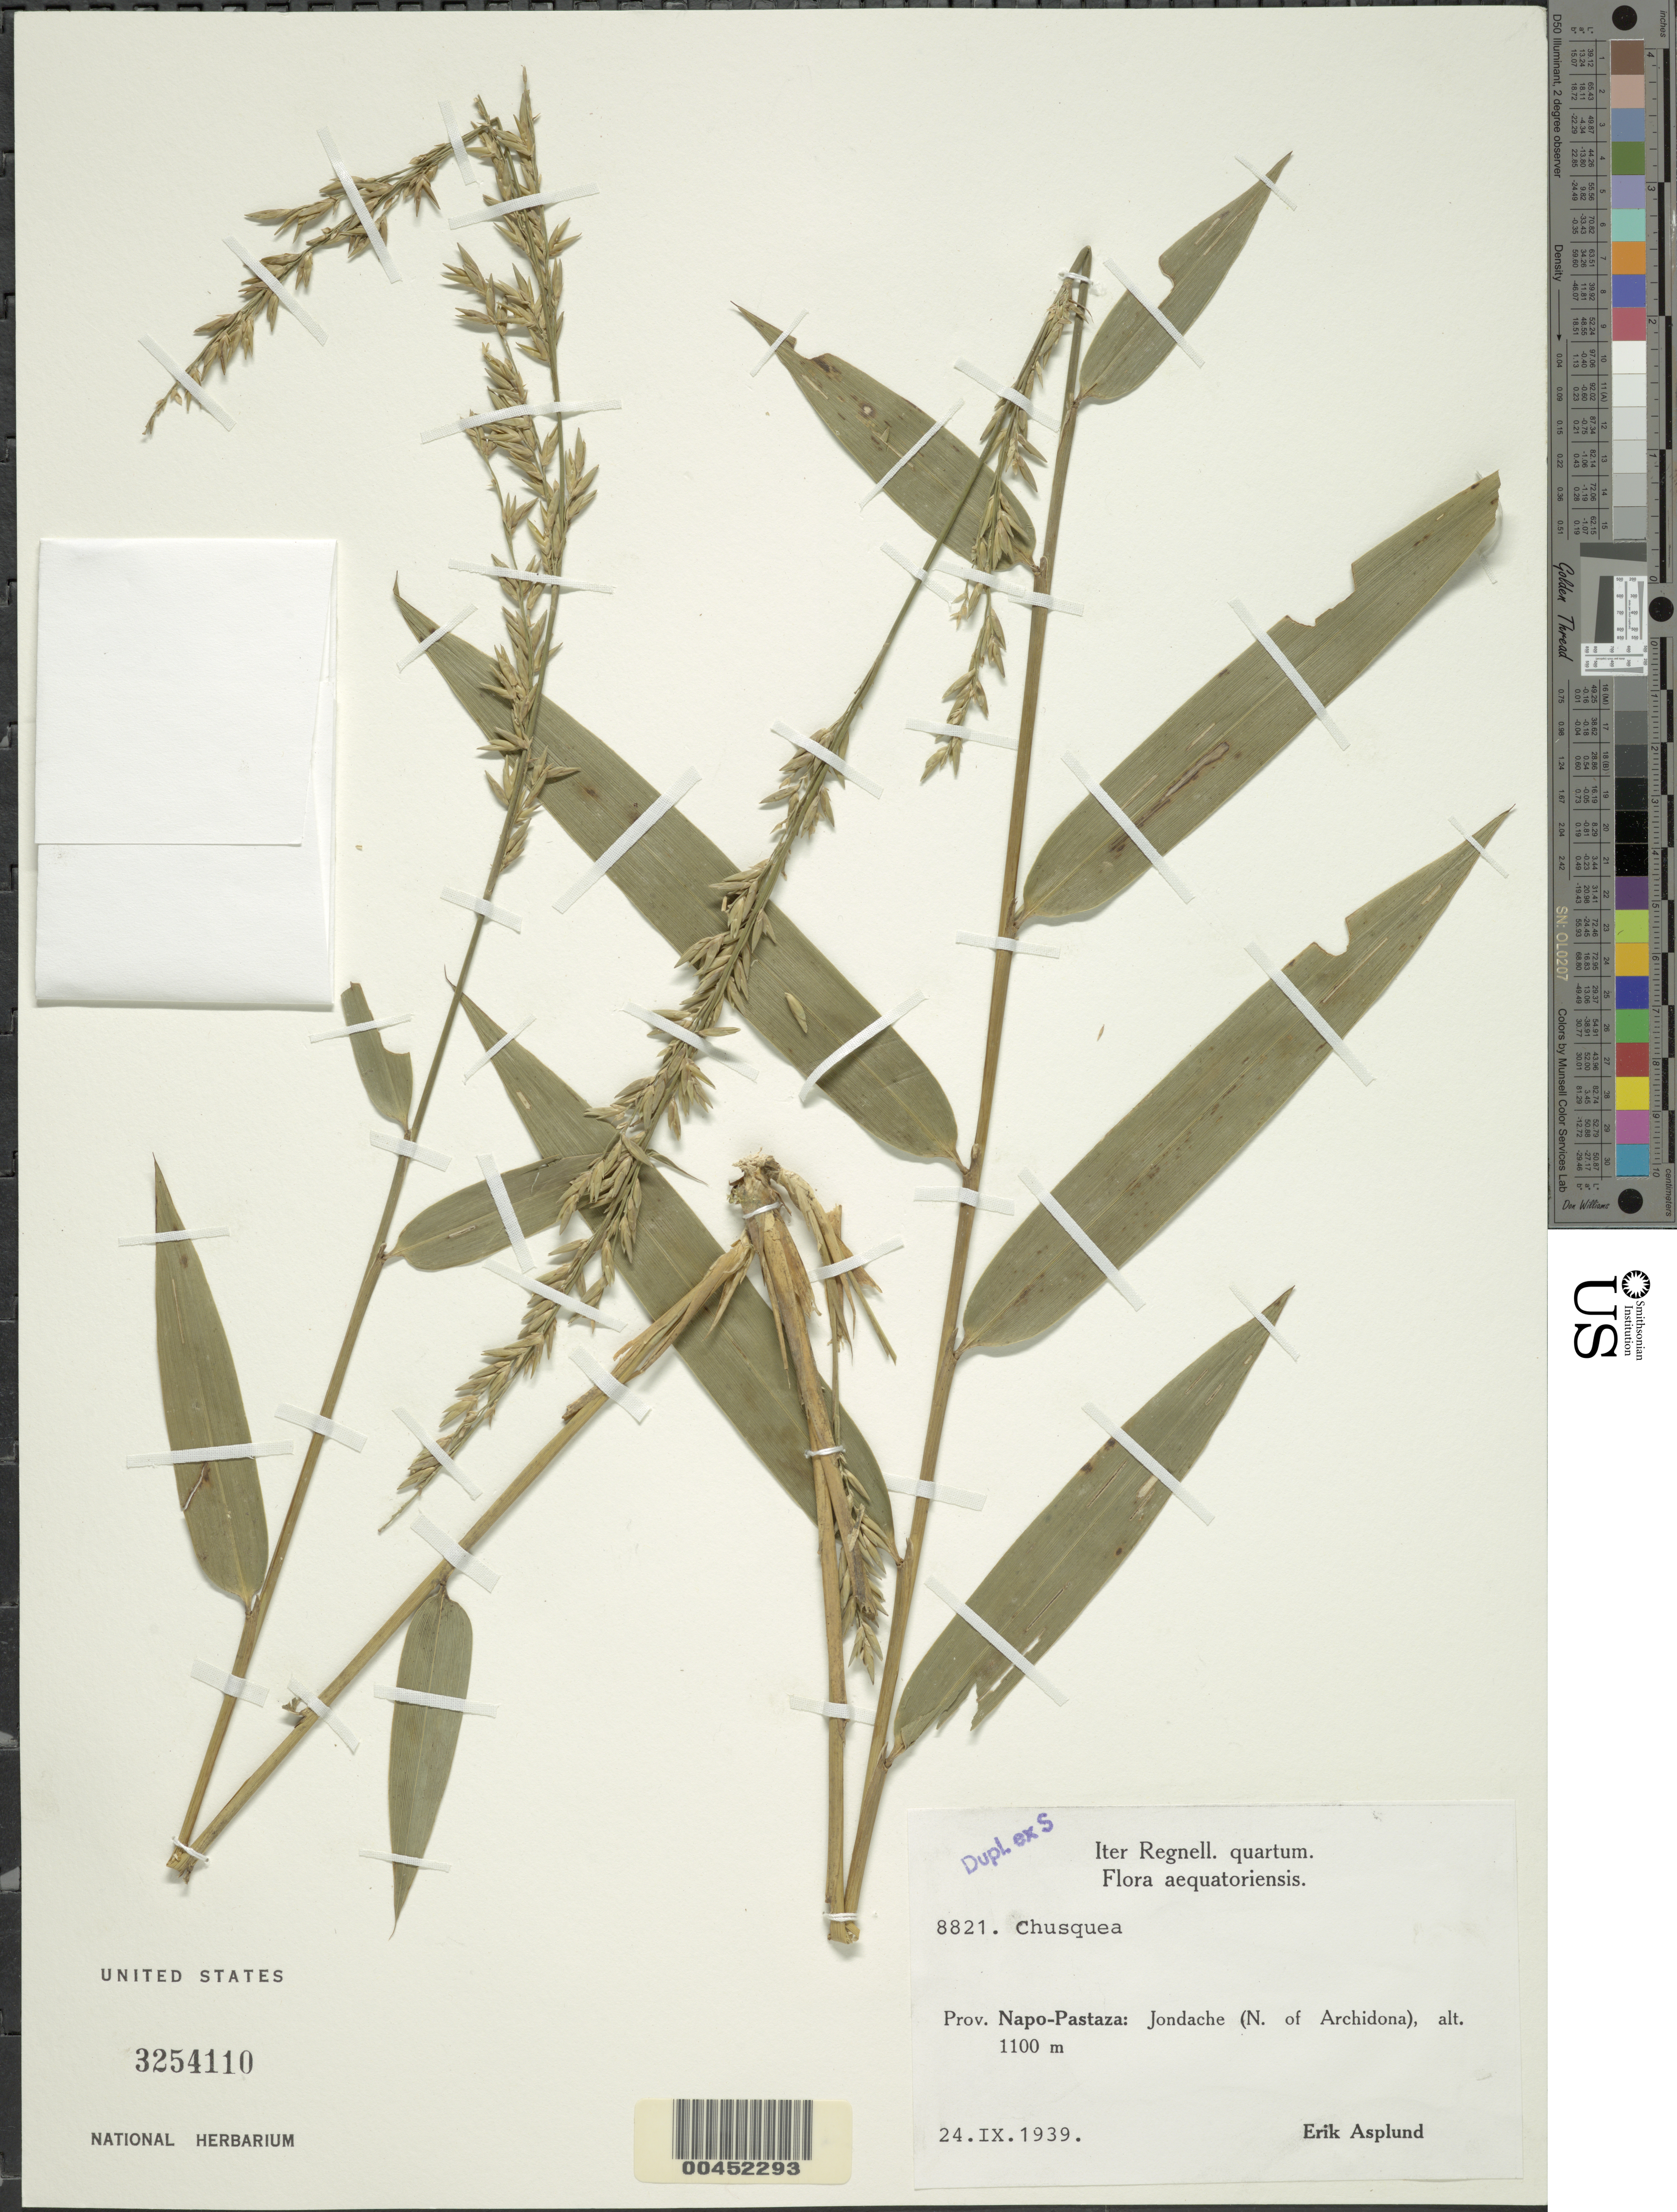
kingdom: Plantae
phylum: Tracheophyta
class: Liliopsida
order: Poales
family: Poaceae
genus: Chusquea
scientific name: Chusquea sp.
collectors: E. Asplund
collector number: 8821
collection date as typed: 24 Sep 1939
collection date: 1939-09-24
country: Ecuador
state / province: Napo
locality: Jondache (n of archidona), Prov. of Napo-pastaza. [jondache = jondachi?]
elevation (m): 1100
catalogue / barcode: US 3254110